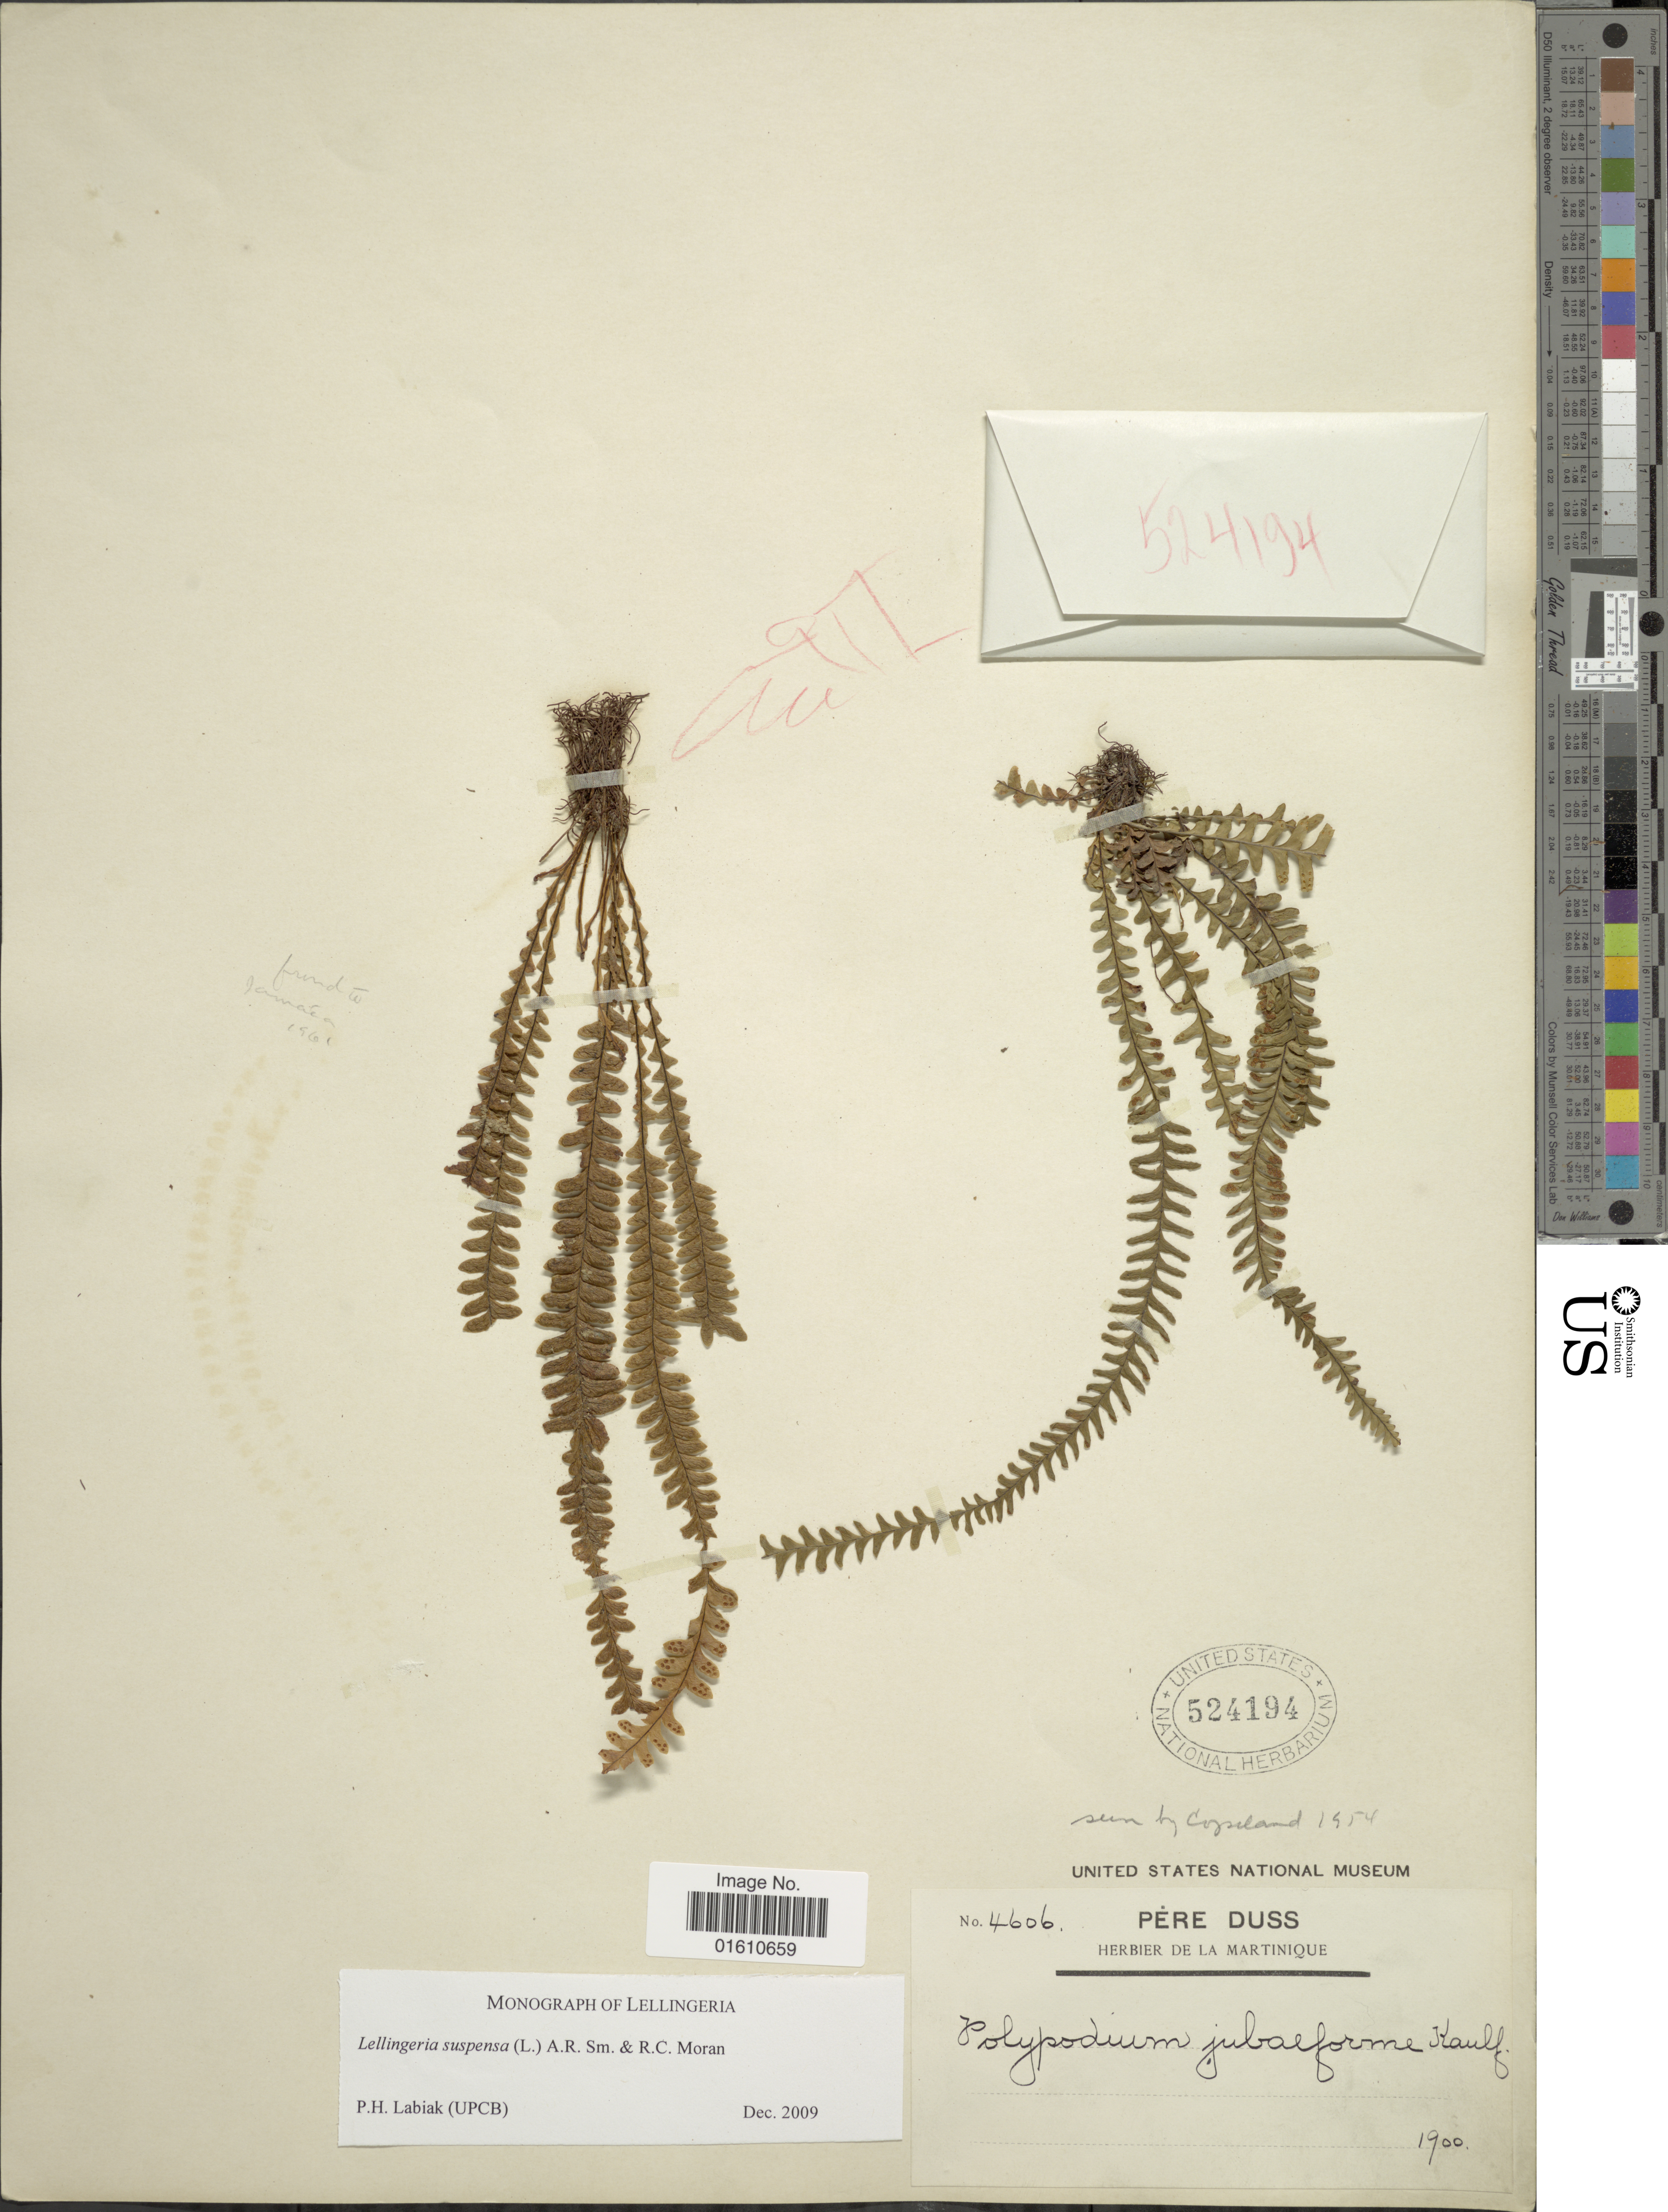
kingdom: Plantae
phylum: Tracheophyta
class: Polypodiopsida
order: Polypodiales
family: Polypodiaceae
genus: Lellingeria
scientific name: Lellingeria suspensa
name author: (L.) A.R. Sm. & R.C. Moran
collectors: Père Duss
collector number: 4606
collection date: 1900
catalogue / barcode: US 524194